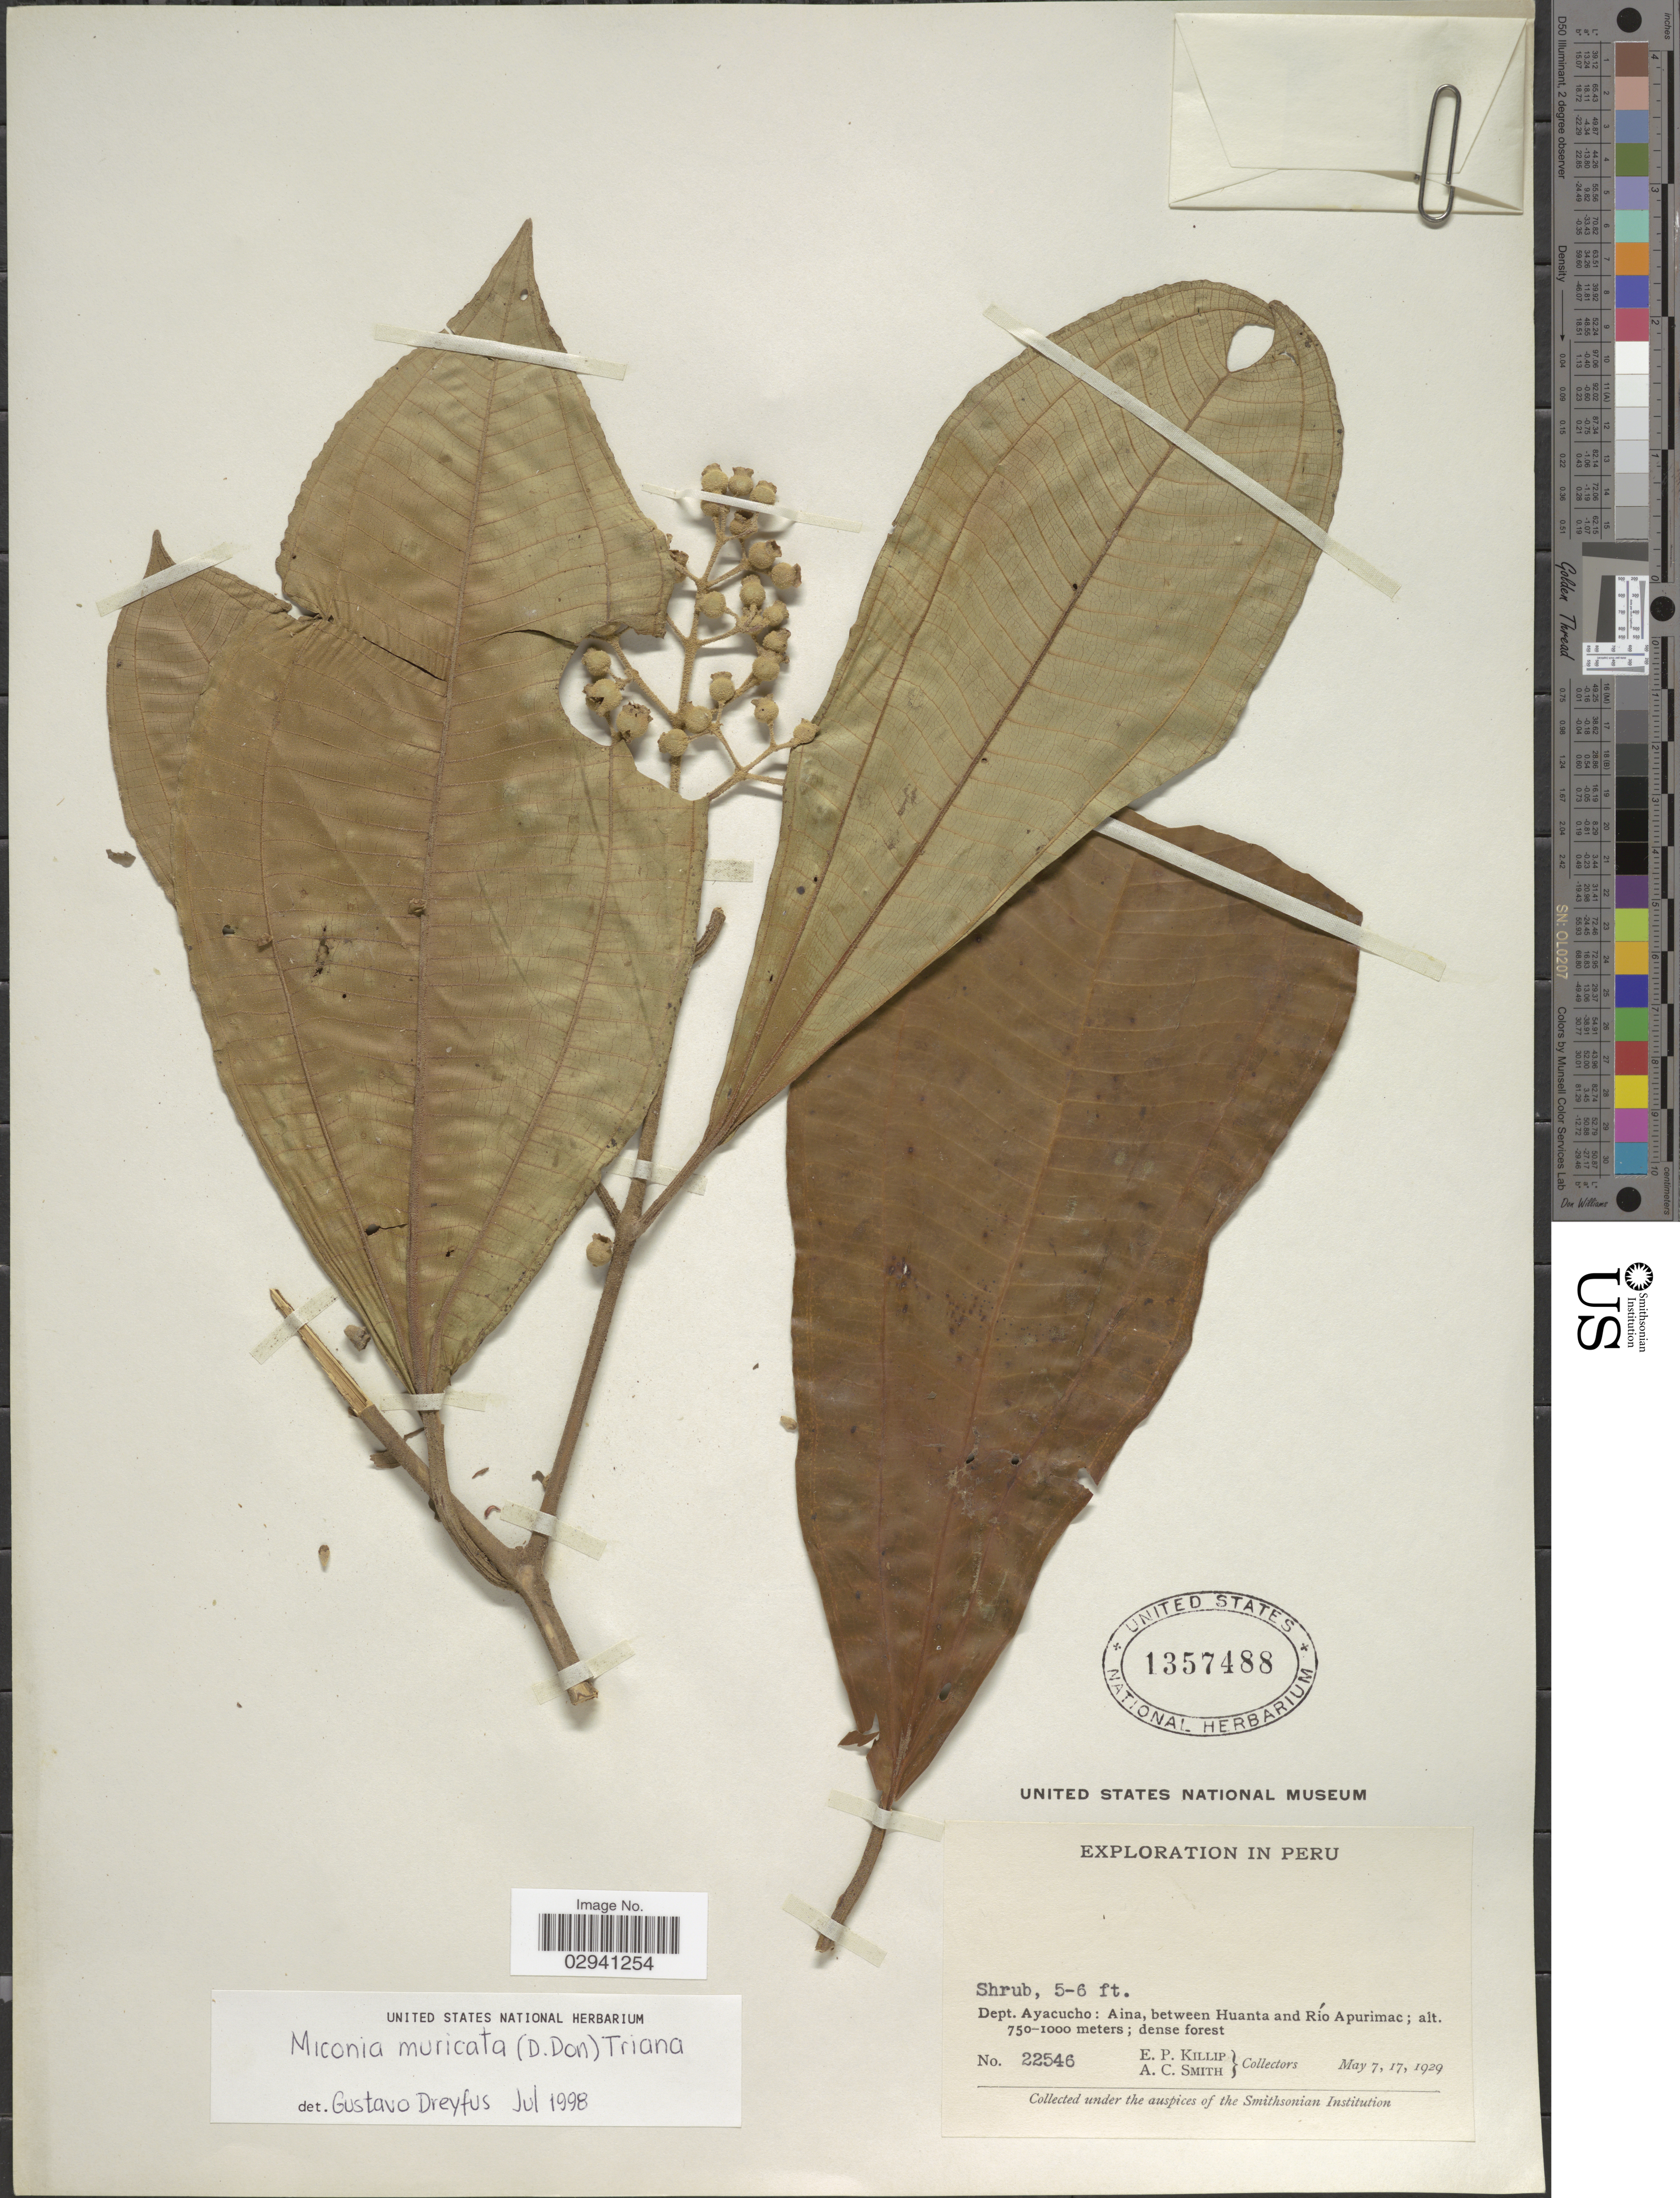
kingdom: Plantae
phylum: Tracheophyta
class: Magnoliopsida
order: Myrtales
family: Melastomataceae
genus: Miconia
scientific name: Miconia muricata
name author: (D. Don) Triana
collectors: E. P. Killip & A. C. Smith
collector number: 22546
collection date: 1929-05-07/1929-05-17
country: Peru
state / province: Ayacucho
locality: Dept. Ayacucho: Aina, between Huanta and Río Apurimac.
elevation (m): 750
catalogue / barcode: US 1357488